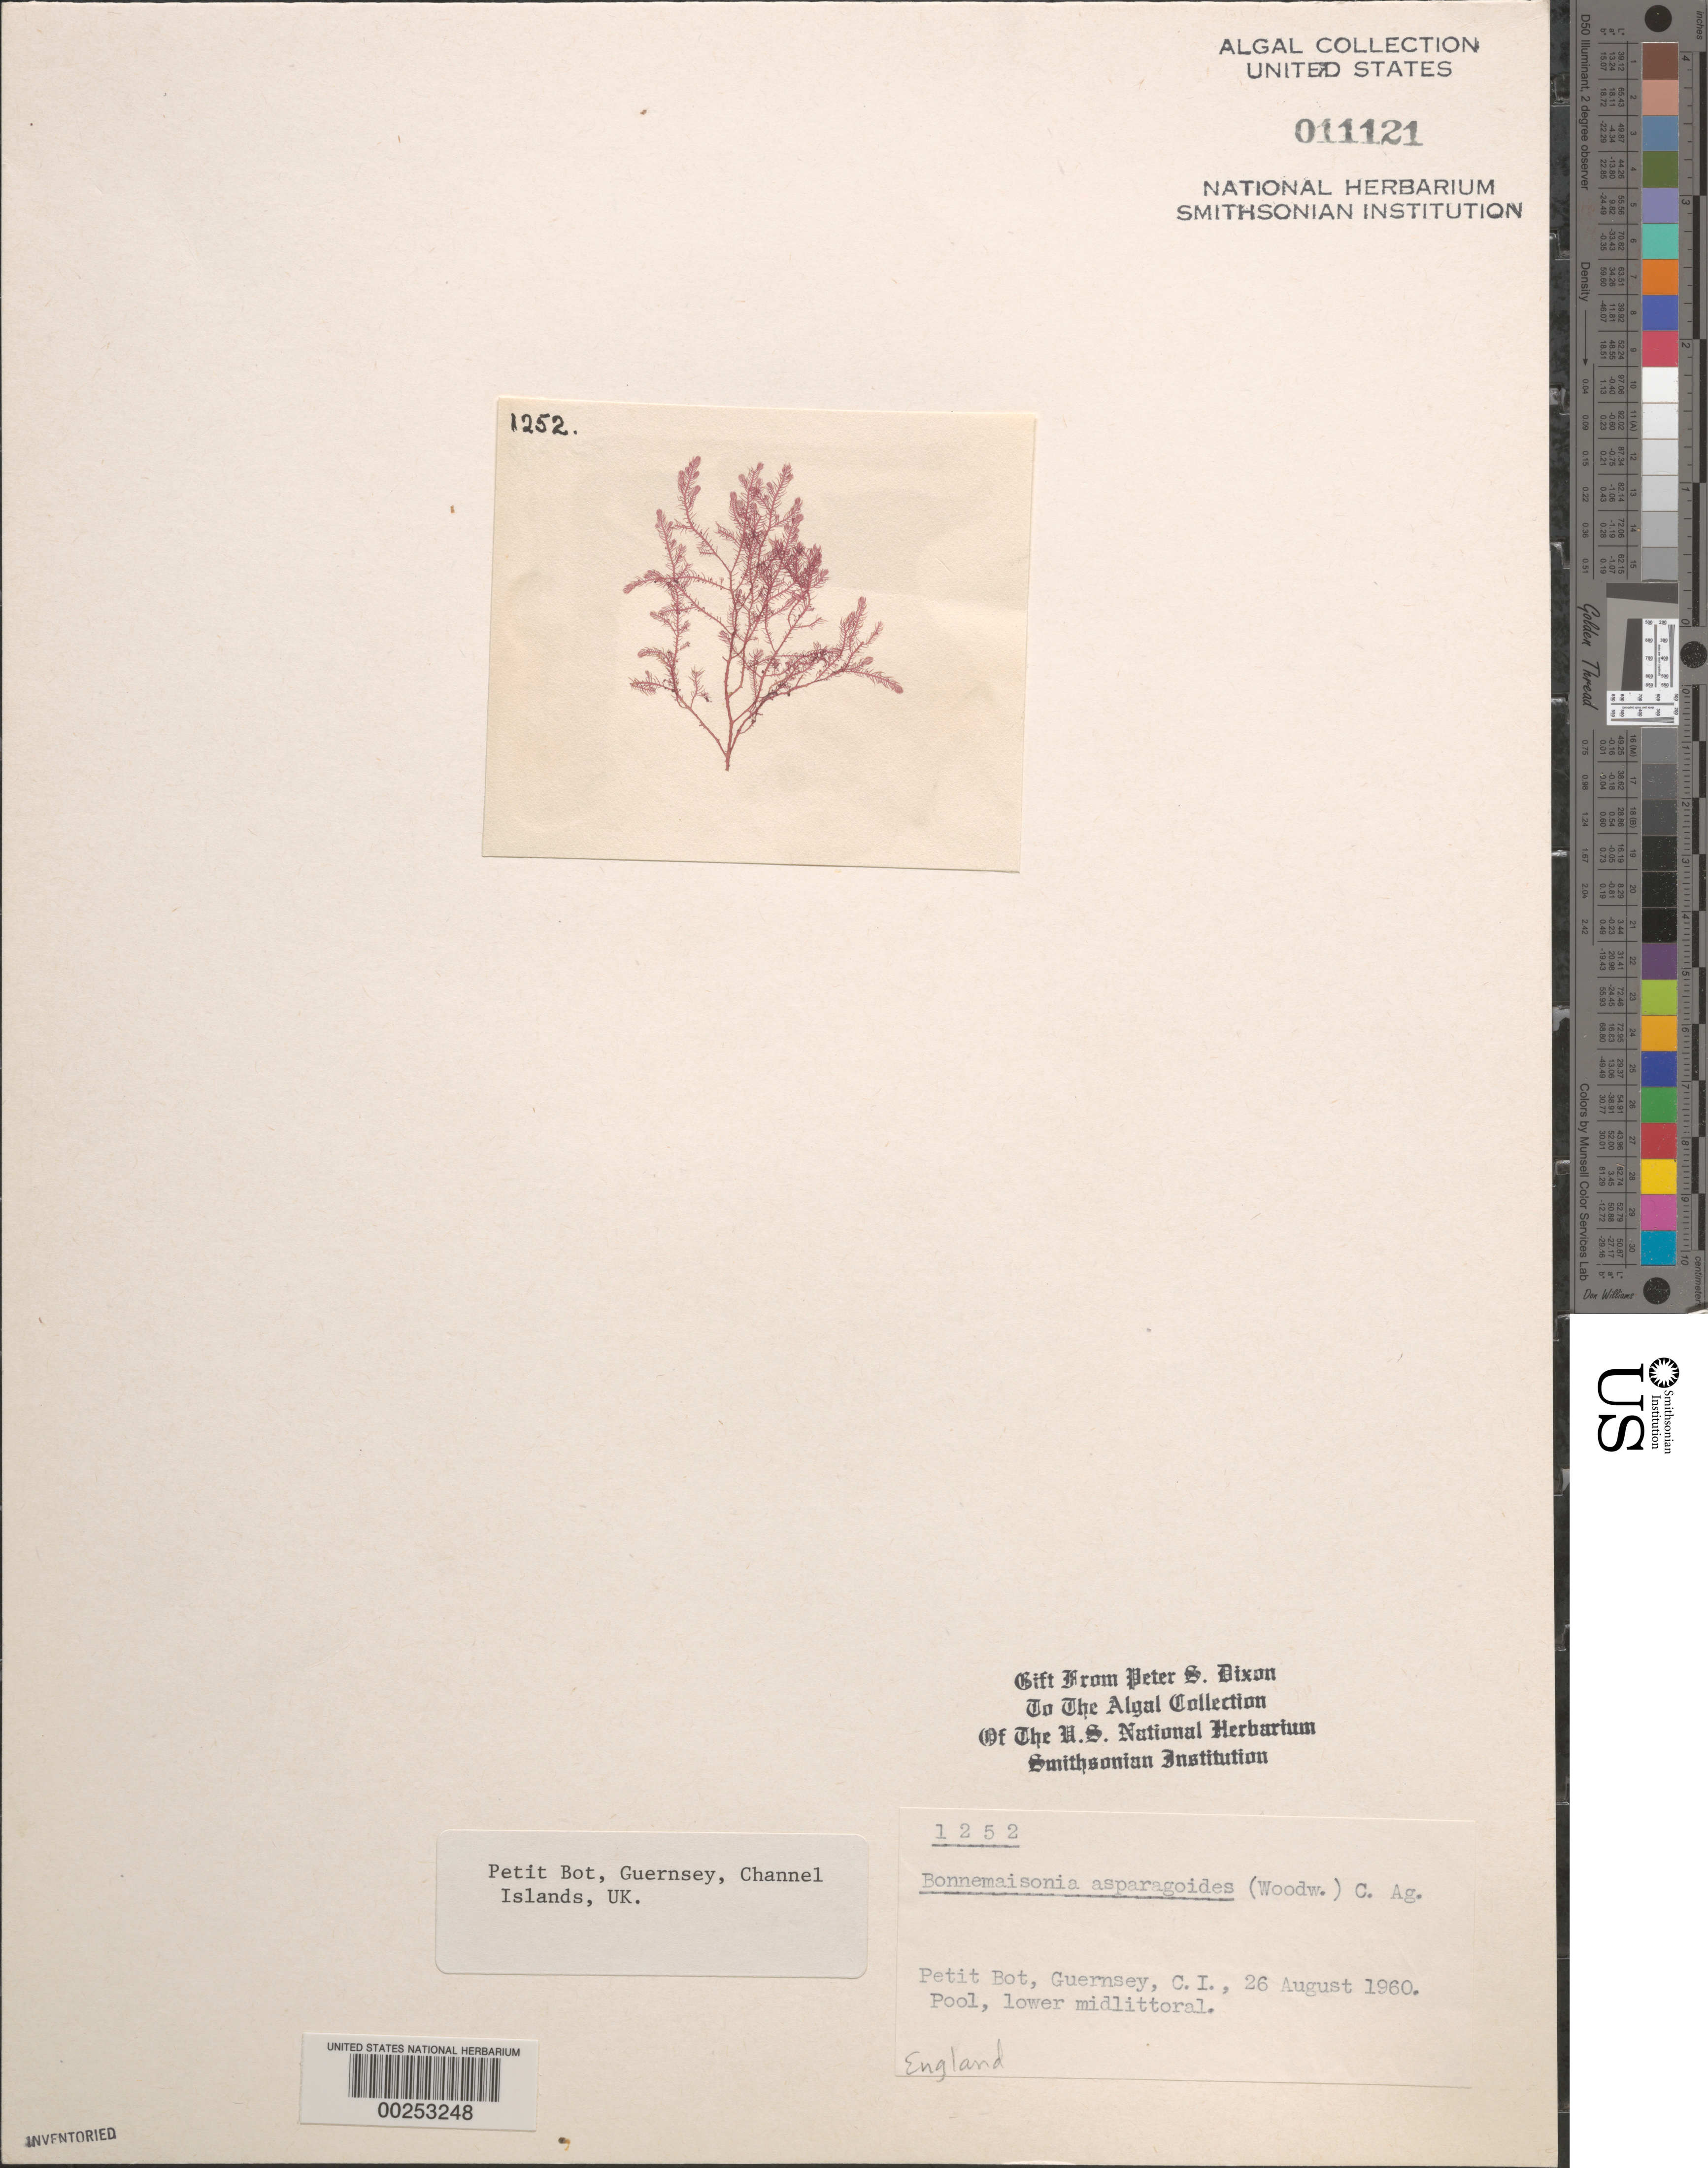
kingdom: Plantae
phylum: Rhodophyta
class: Florideophyceae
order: Bonnemaisoniales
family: Bonnemaisoniaceae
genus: Bonnemaisonia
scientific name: Bonnemaisonia asparagoides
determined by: Dixon, P. S.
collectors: P. S. Dixon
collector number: PSD 1252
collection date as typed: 26 Aug 1960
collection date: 1960-08-26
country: United Kingdom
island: Guernsey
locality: Petit Bot. Bailiwick of Guernsey.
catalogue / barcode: US 11121